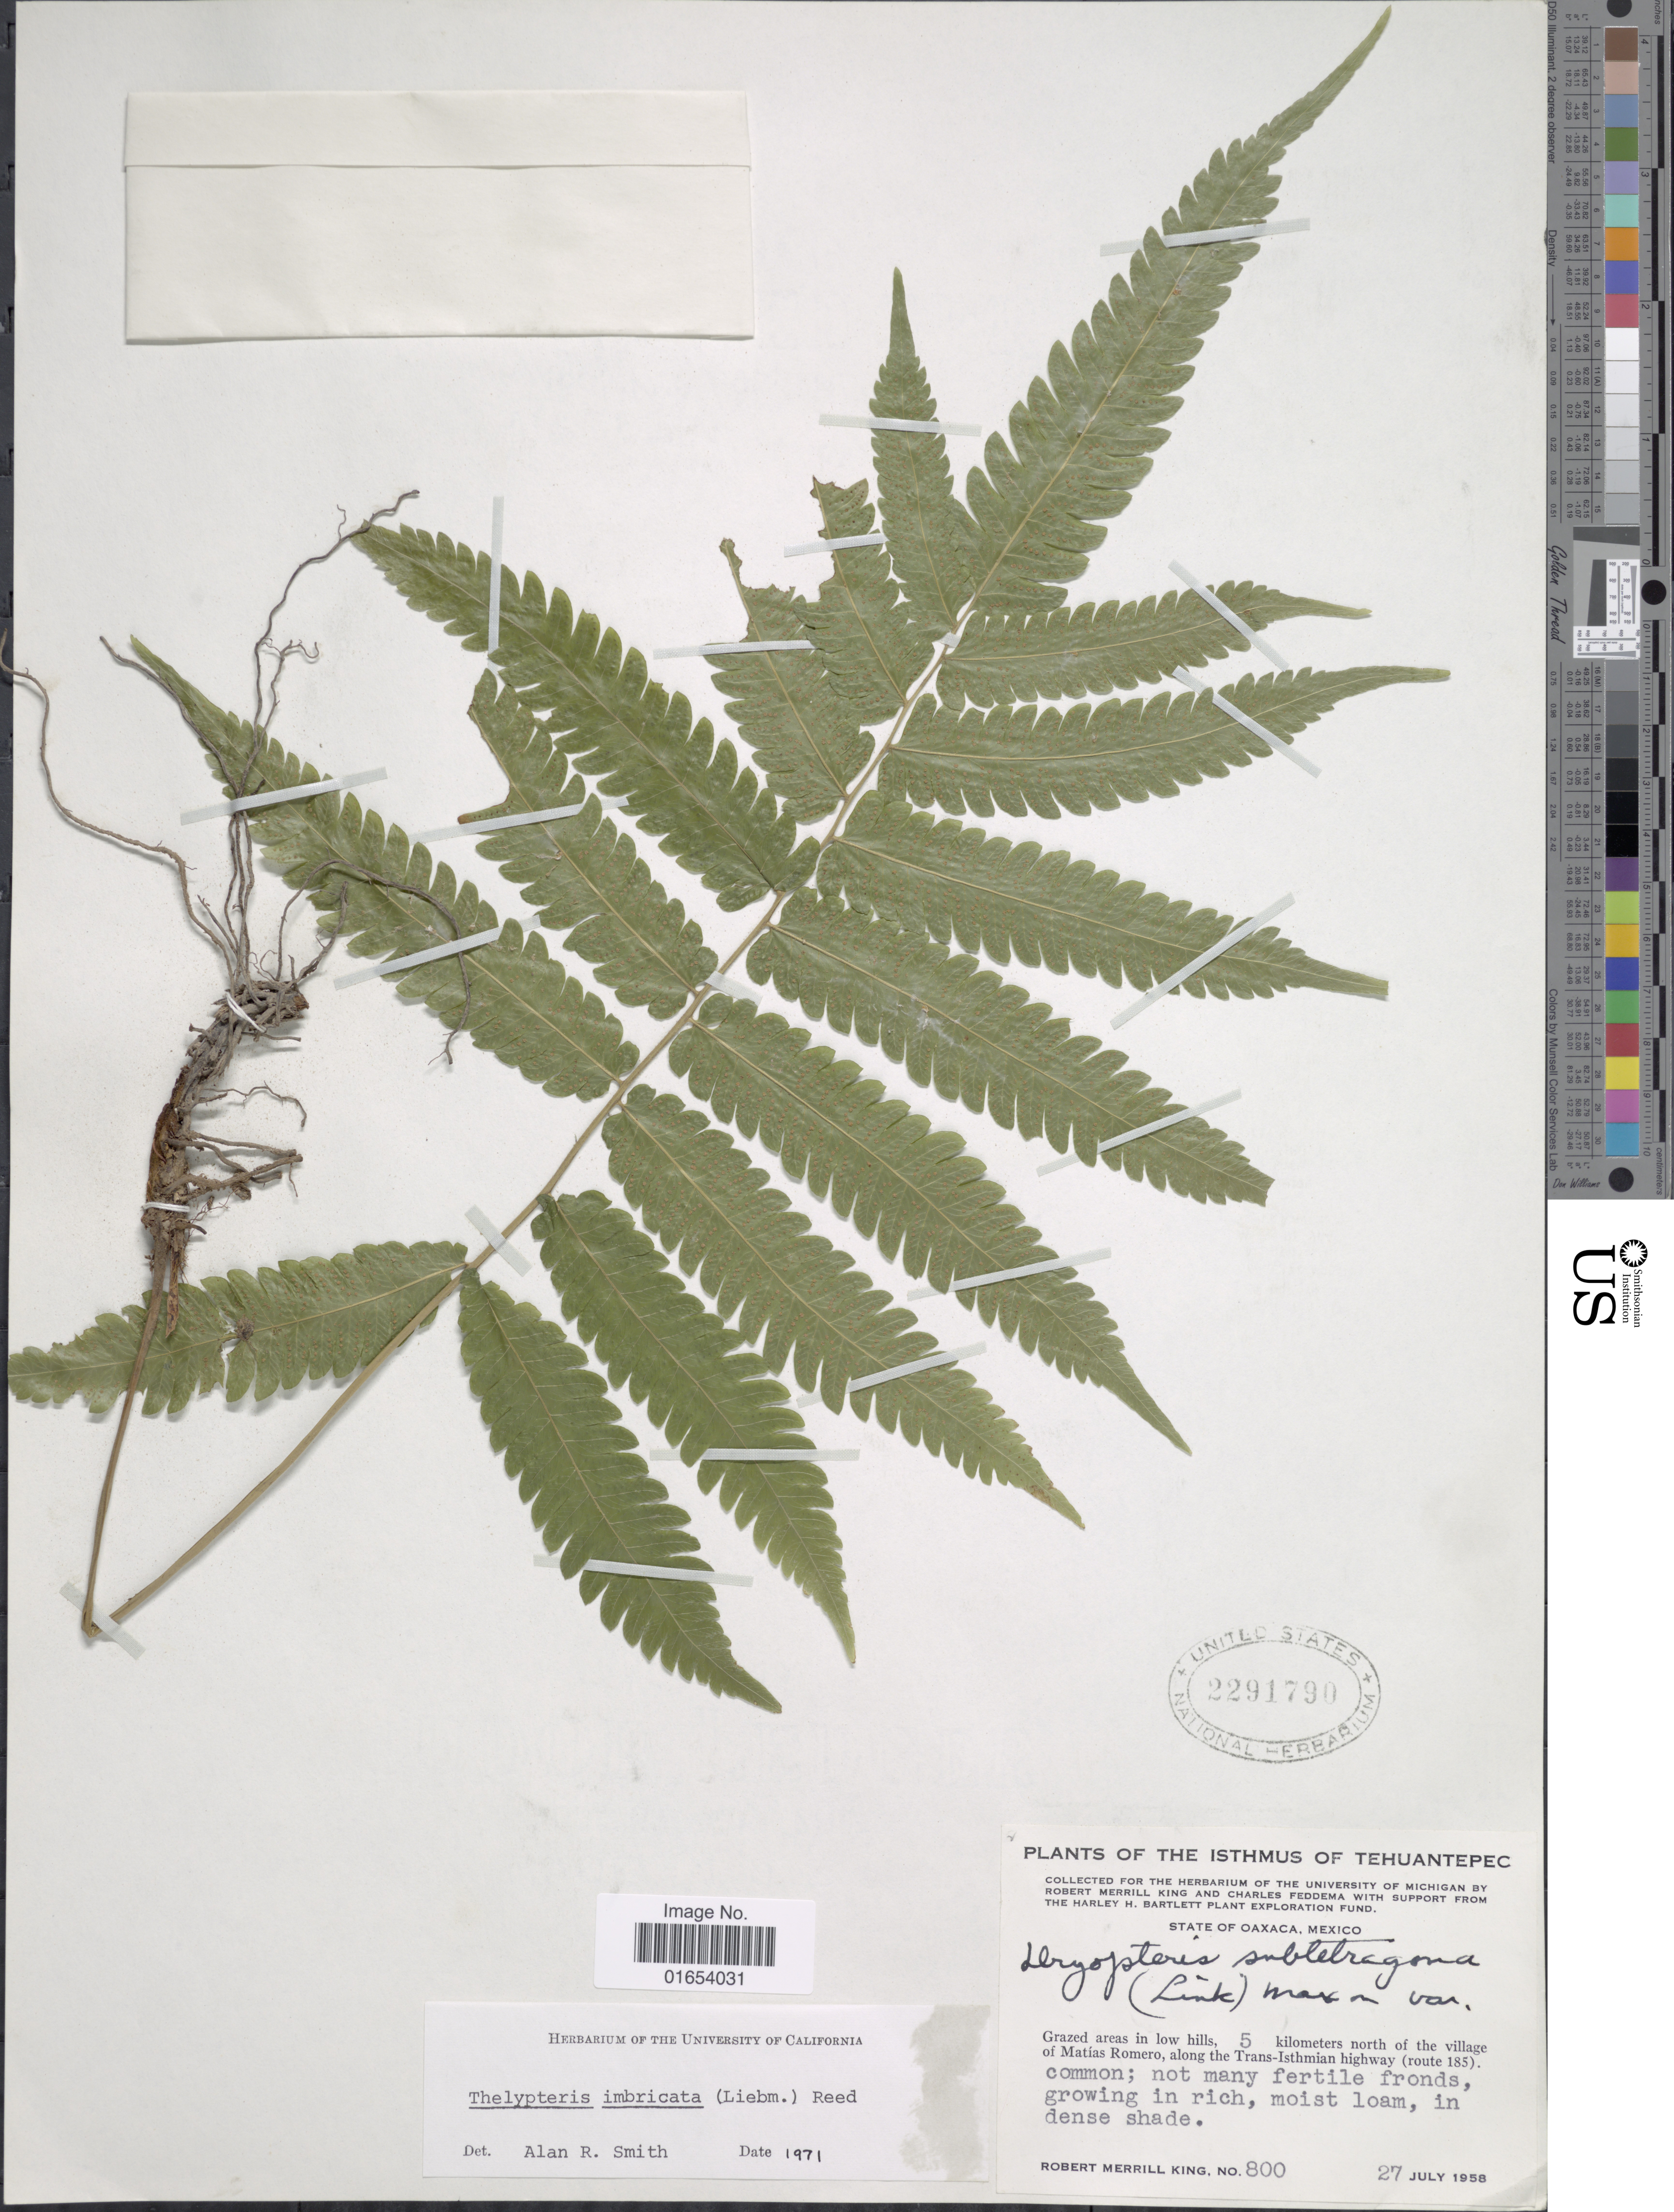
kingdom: Plantae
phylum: Tracheophyta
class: Polypodiopsida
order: Polypodiales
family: Thelypteridaceae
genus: Goniopteris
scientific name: Goniopteris imbricata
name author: (Liebm.) Á. Löve & D. Löve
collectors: R. M. King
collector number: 800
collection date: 1958-07-27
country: Mexico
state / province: Oaxaca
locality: Isthmus of Tehuantepec, State of Oaxaca, Mexico, 5 kilometers north of the village of Matias Romero, along the Trans-Isthmian highway (route 185)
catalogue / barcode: US 2291790